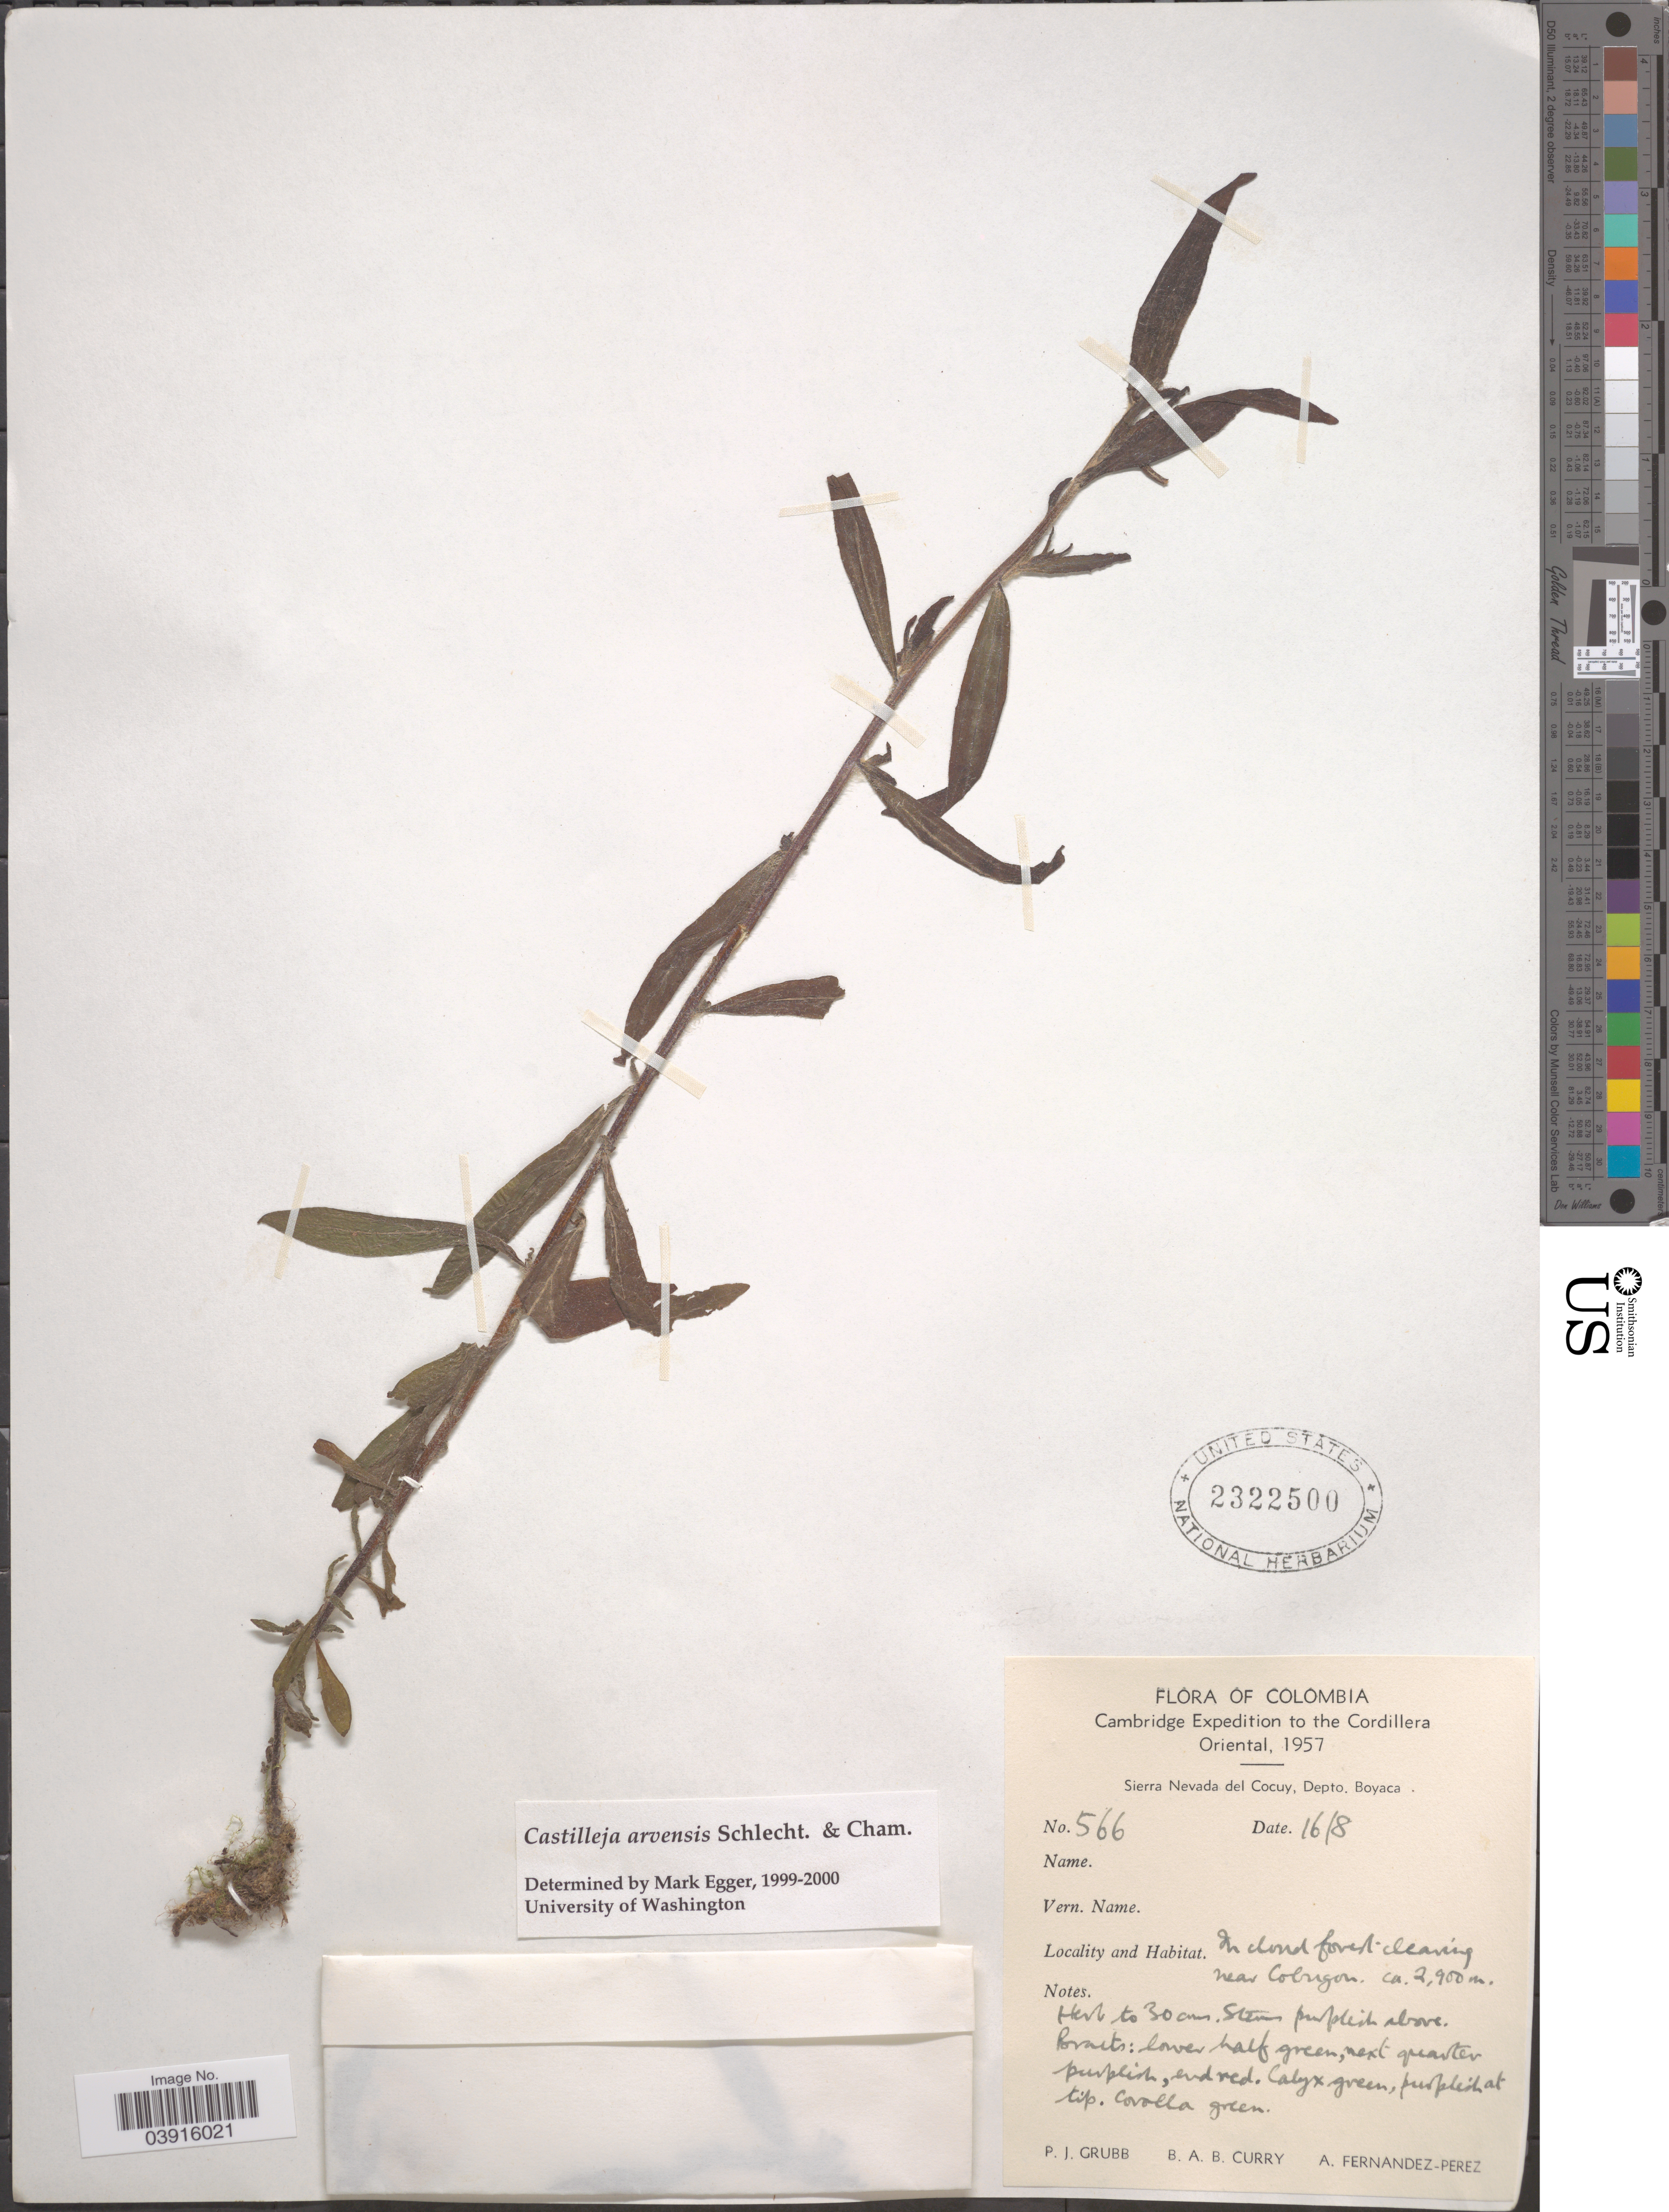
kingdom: Plantae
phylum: Tracheophyta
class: Magnoliopsida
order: Lamiales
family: Orobanchaceae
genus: Castilleja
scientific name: Castilleja arvensis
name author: Schltdl. & Cham.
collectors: P. J. Grubb, B. Curry & A. Fernández-Pérez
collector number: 566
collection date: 1957-08-16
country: Colombia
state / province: Boyacá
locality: Cordillera Oriental. Sierra Nevada del Cocuy, Depto. Boyaca. In cloud forest-clearing near Cobugon.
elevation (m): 2900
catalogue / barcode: US 2322500